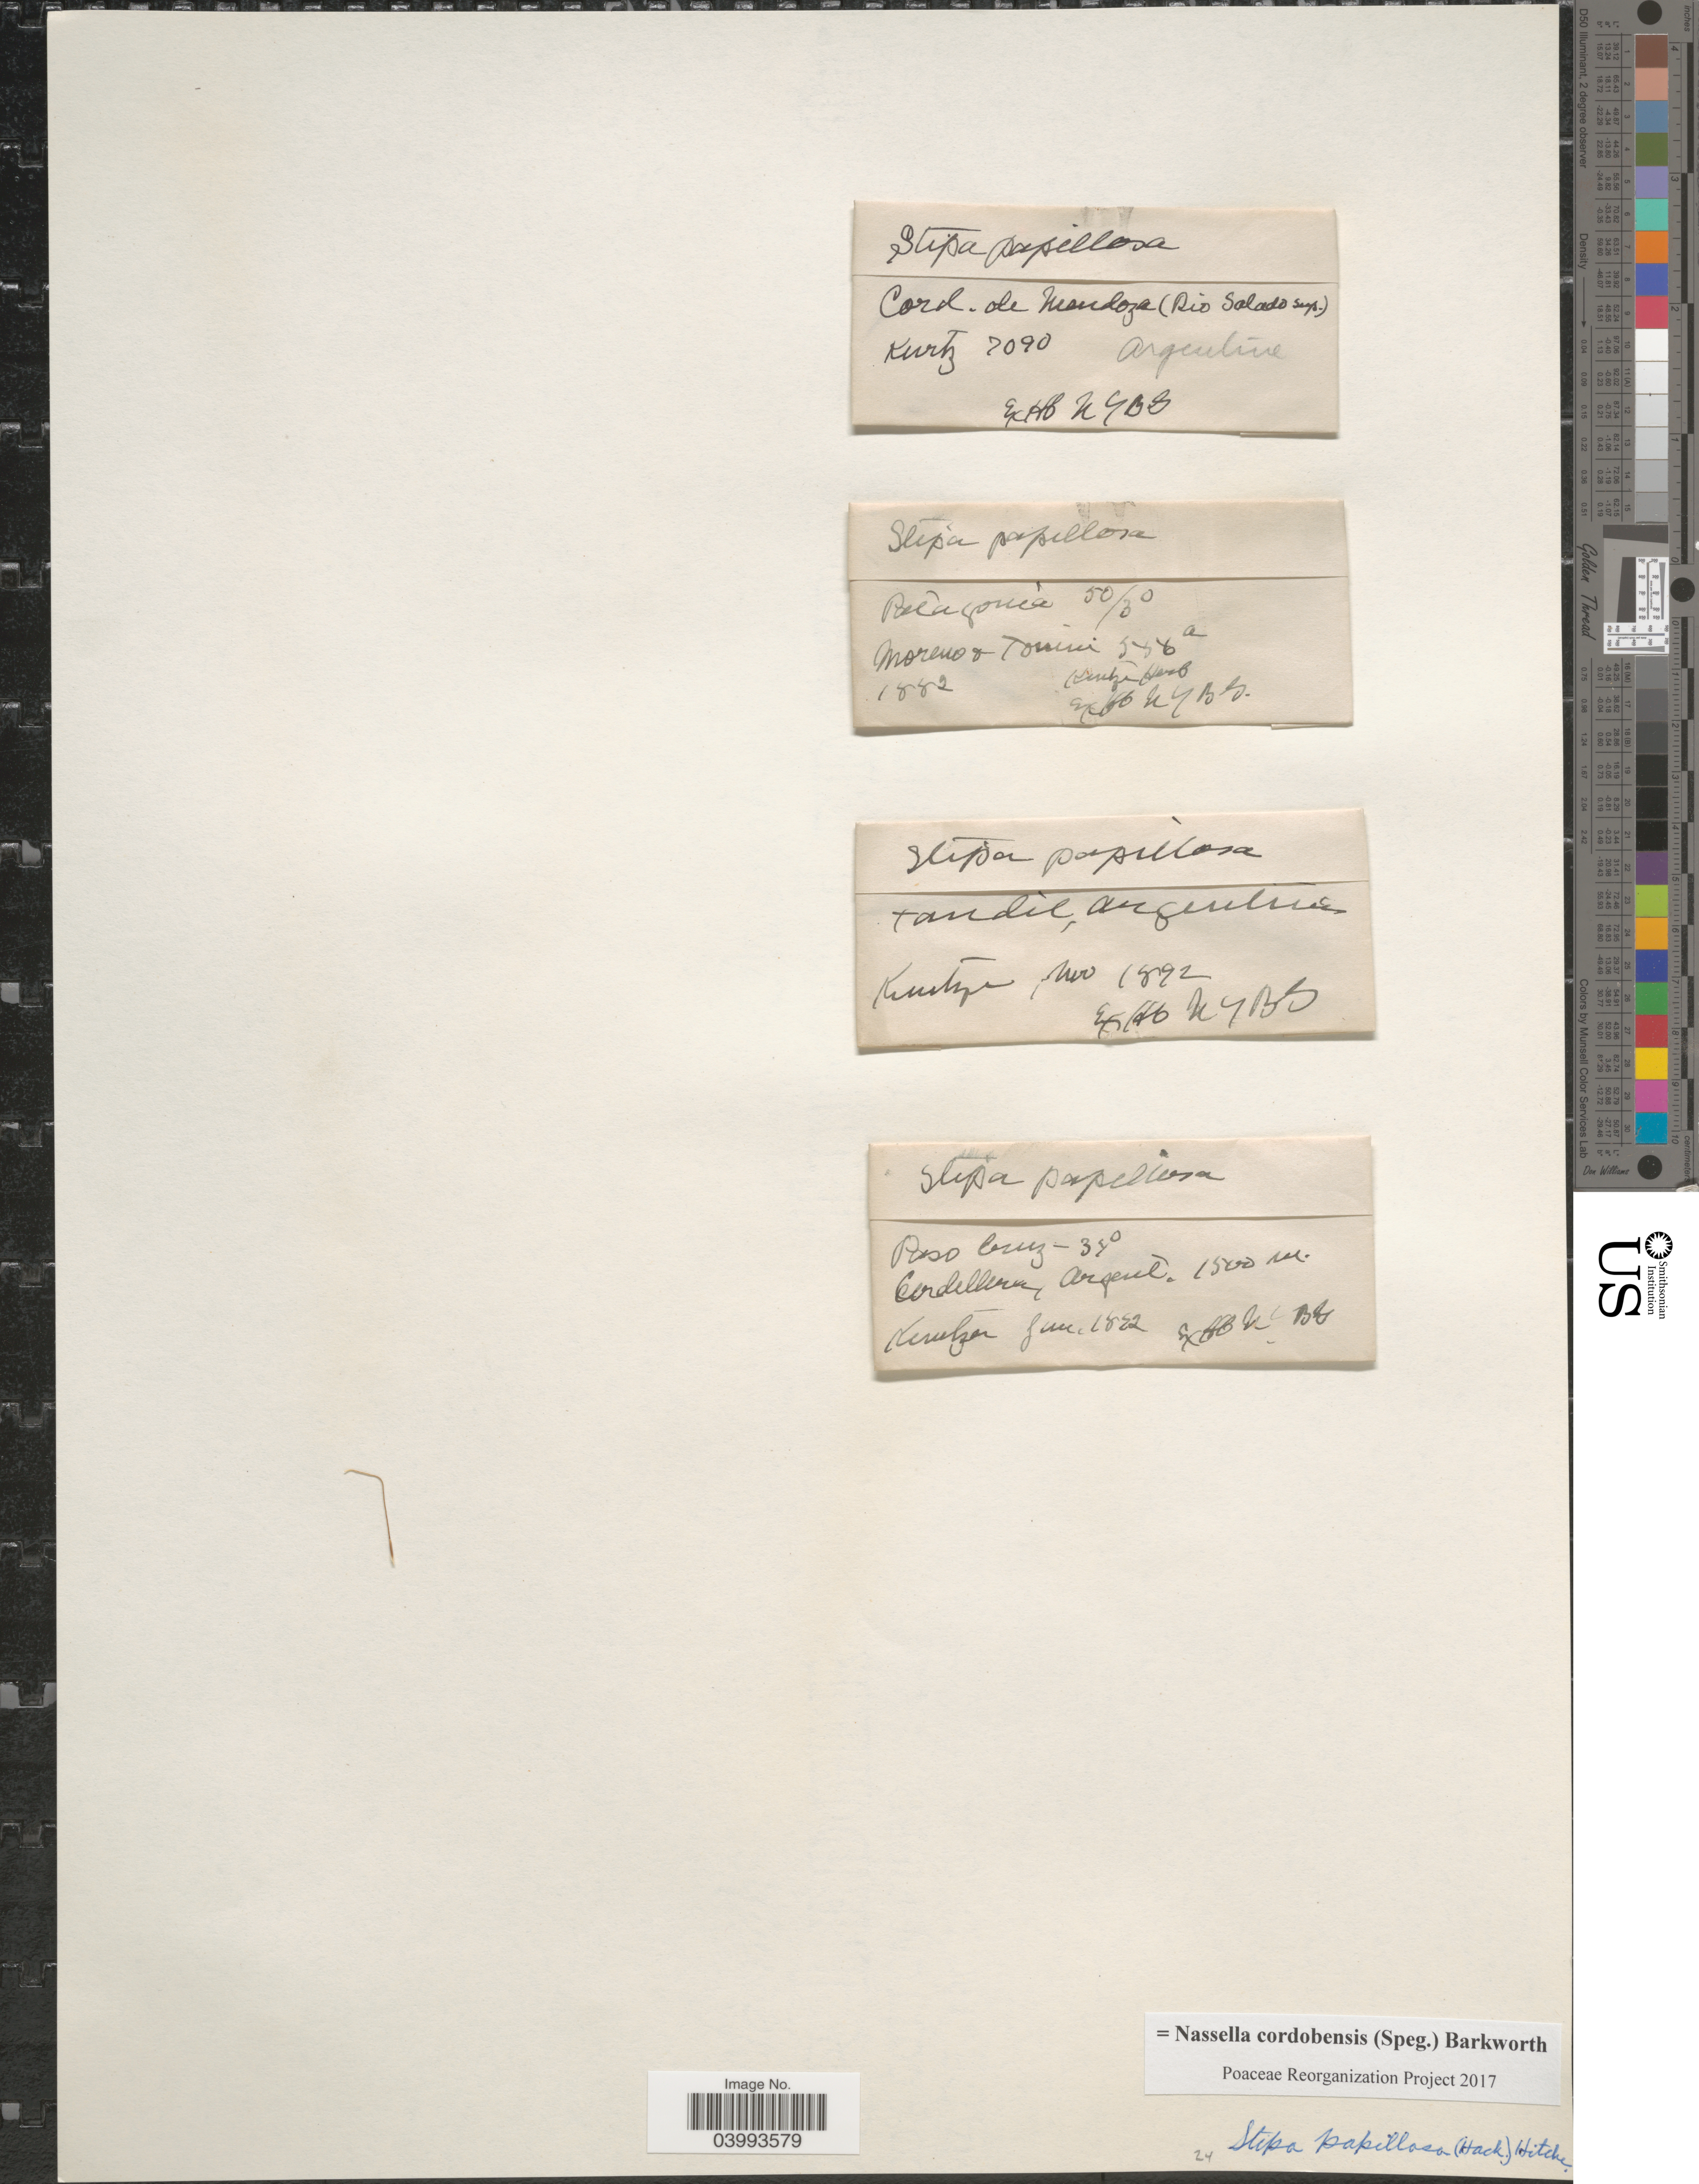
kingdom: Plantae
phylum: Tracheophyta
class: Liliopsida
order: Poales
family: Poaceae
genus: Nassella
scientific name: Nassella cordobensis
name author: (Speg.) Barkworth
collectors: Kuntze, --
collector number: s.n.?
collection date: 1892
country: Argentina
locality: Tandil.